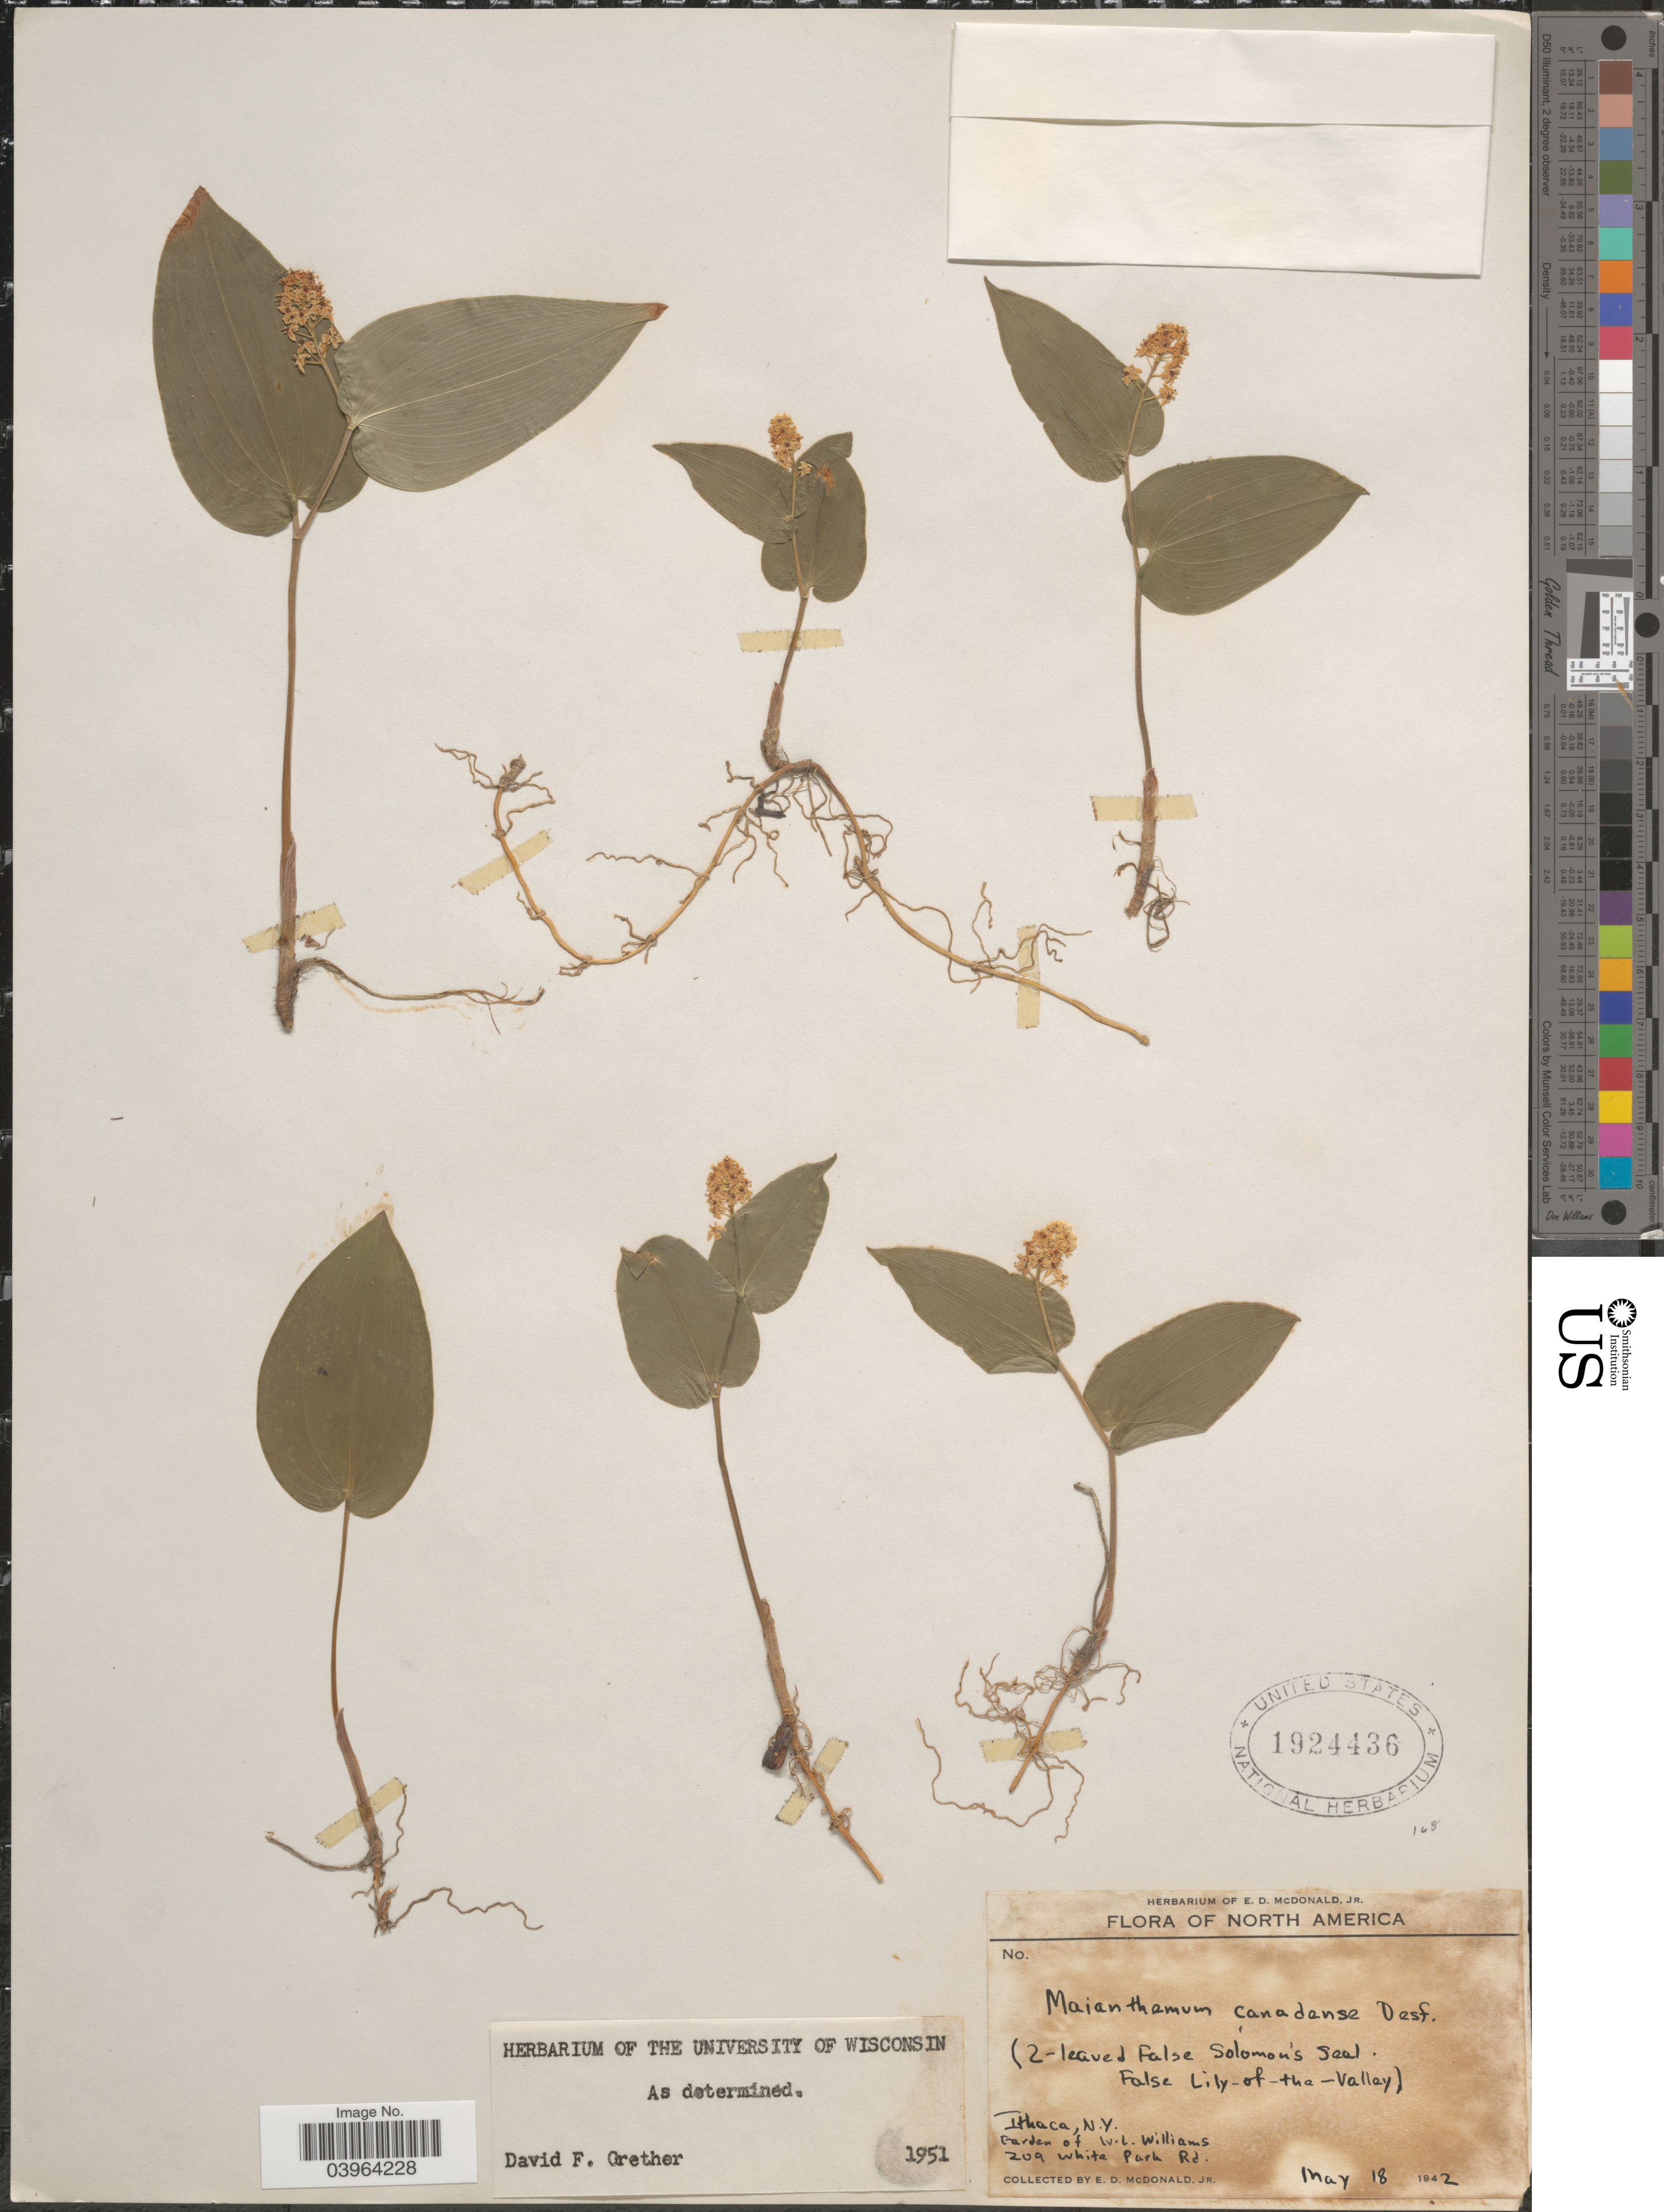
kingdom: Plantae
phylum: Tracheophyta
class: Liliopsida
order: Asparagales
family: Asparagaceae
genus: Maianthemum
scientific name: Maianthemum canadense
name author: Desf.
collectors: E. D. McDonald Jr.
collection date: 1942-05-18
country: United States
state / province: New York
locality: Ithaca. Garden of W.L. Williams. 209 White Park Rd.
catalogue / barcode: US 1924436